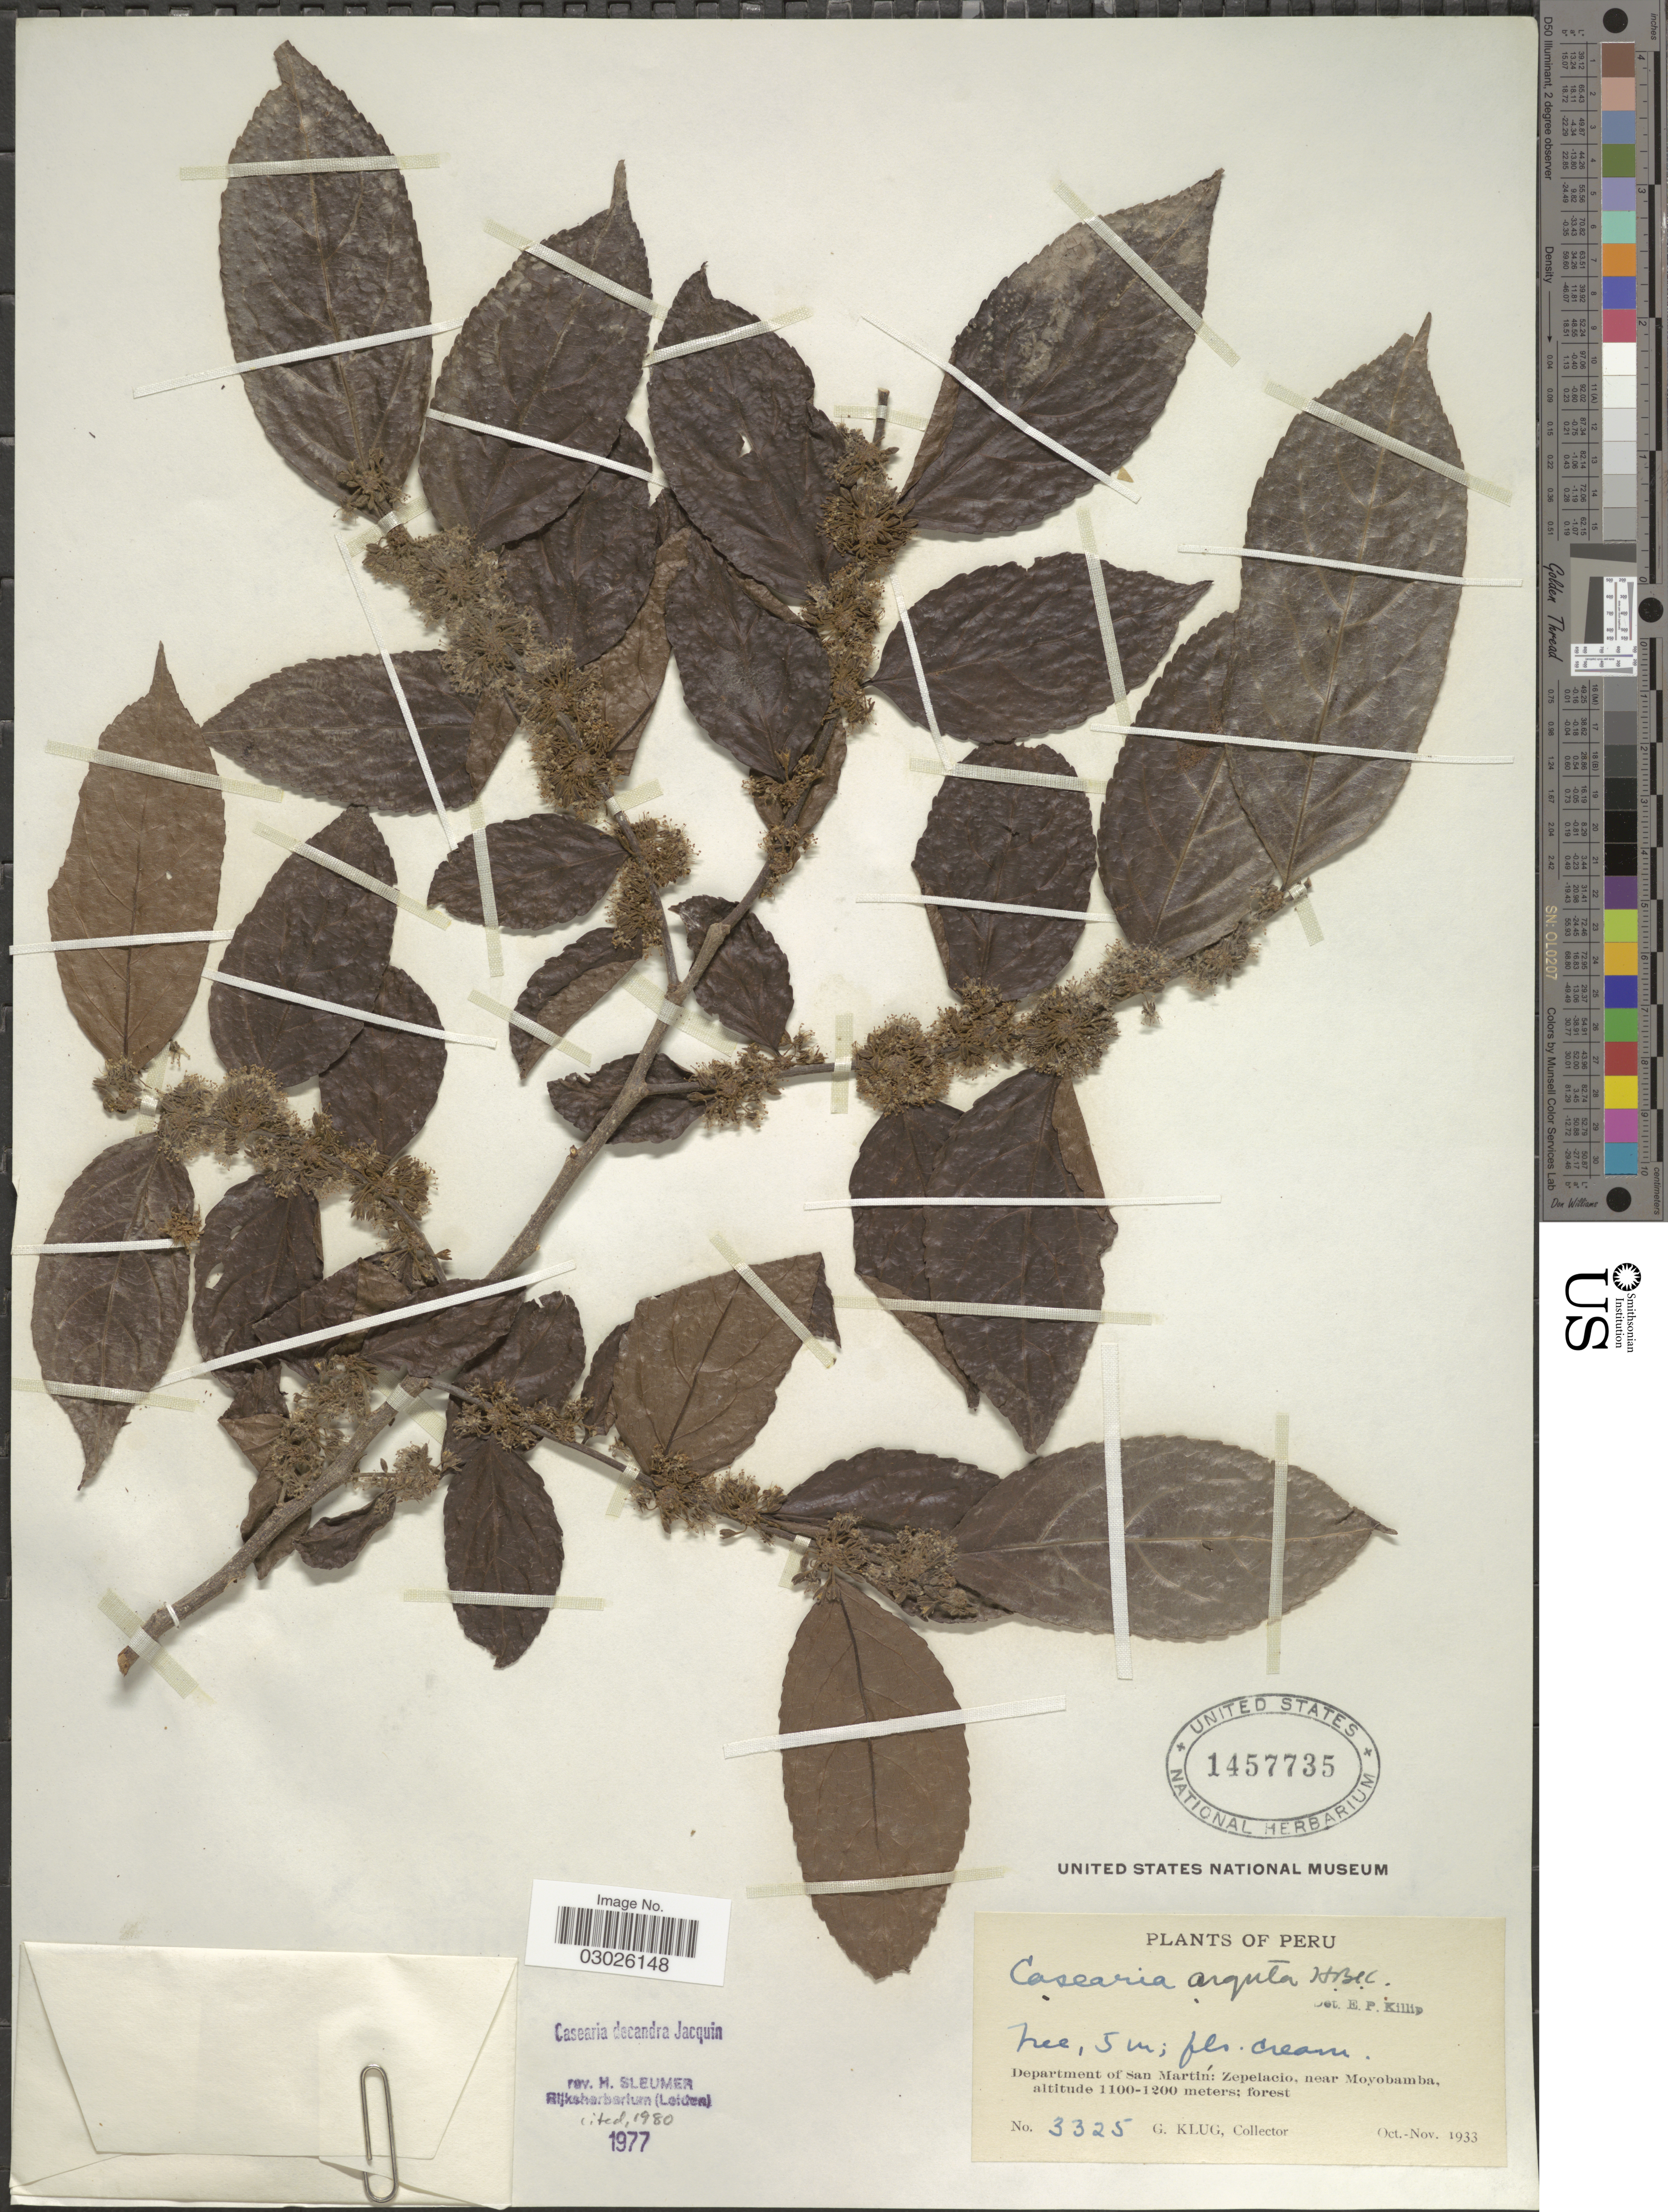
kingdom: Plantae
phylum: Tracheophyta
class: Magnoliopsida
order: Malpighiales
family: Salicaceae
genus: Casearia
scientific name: Casearia decandra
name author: Jacq.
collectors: G. Klug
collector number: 3325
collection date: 1933-10/1933-11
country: Peru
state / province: San Martín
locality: Department of San Martín: Zepelacio, near Moyobamba.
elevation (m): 1100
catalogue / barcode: US 1457735